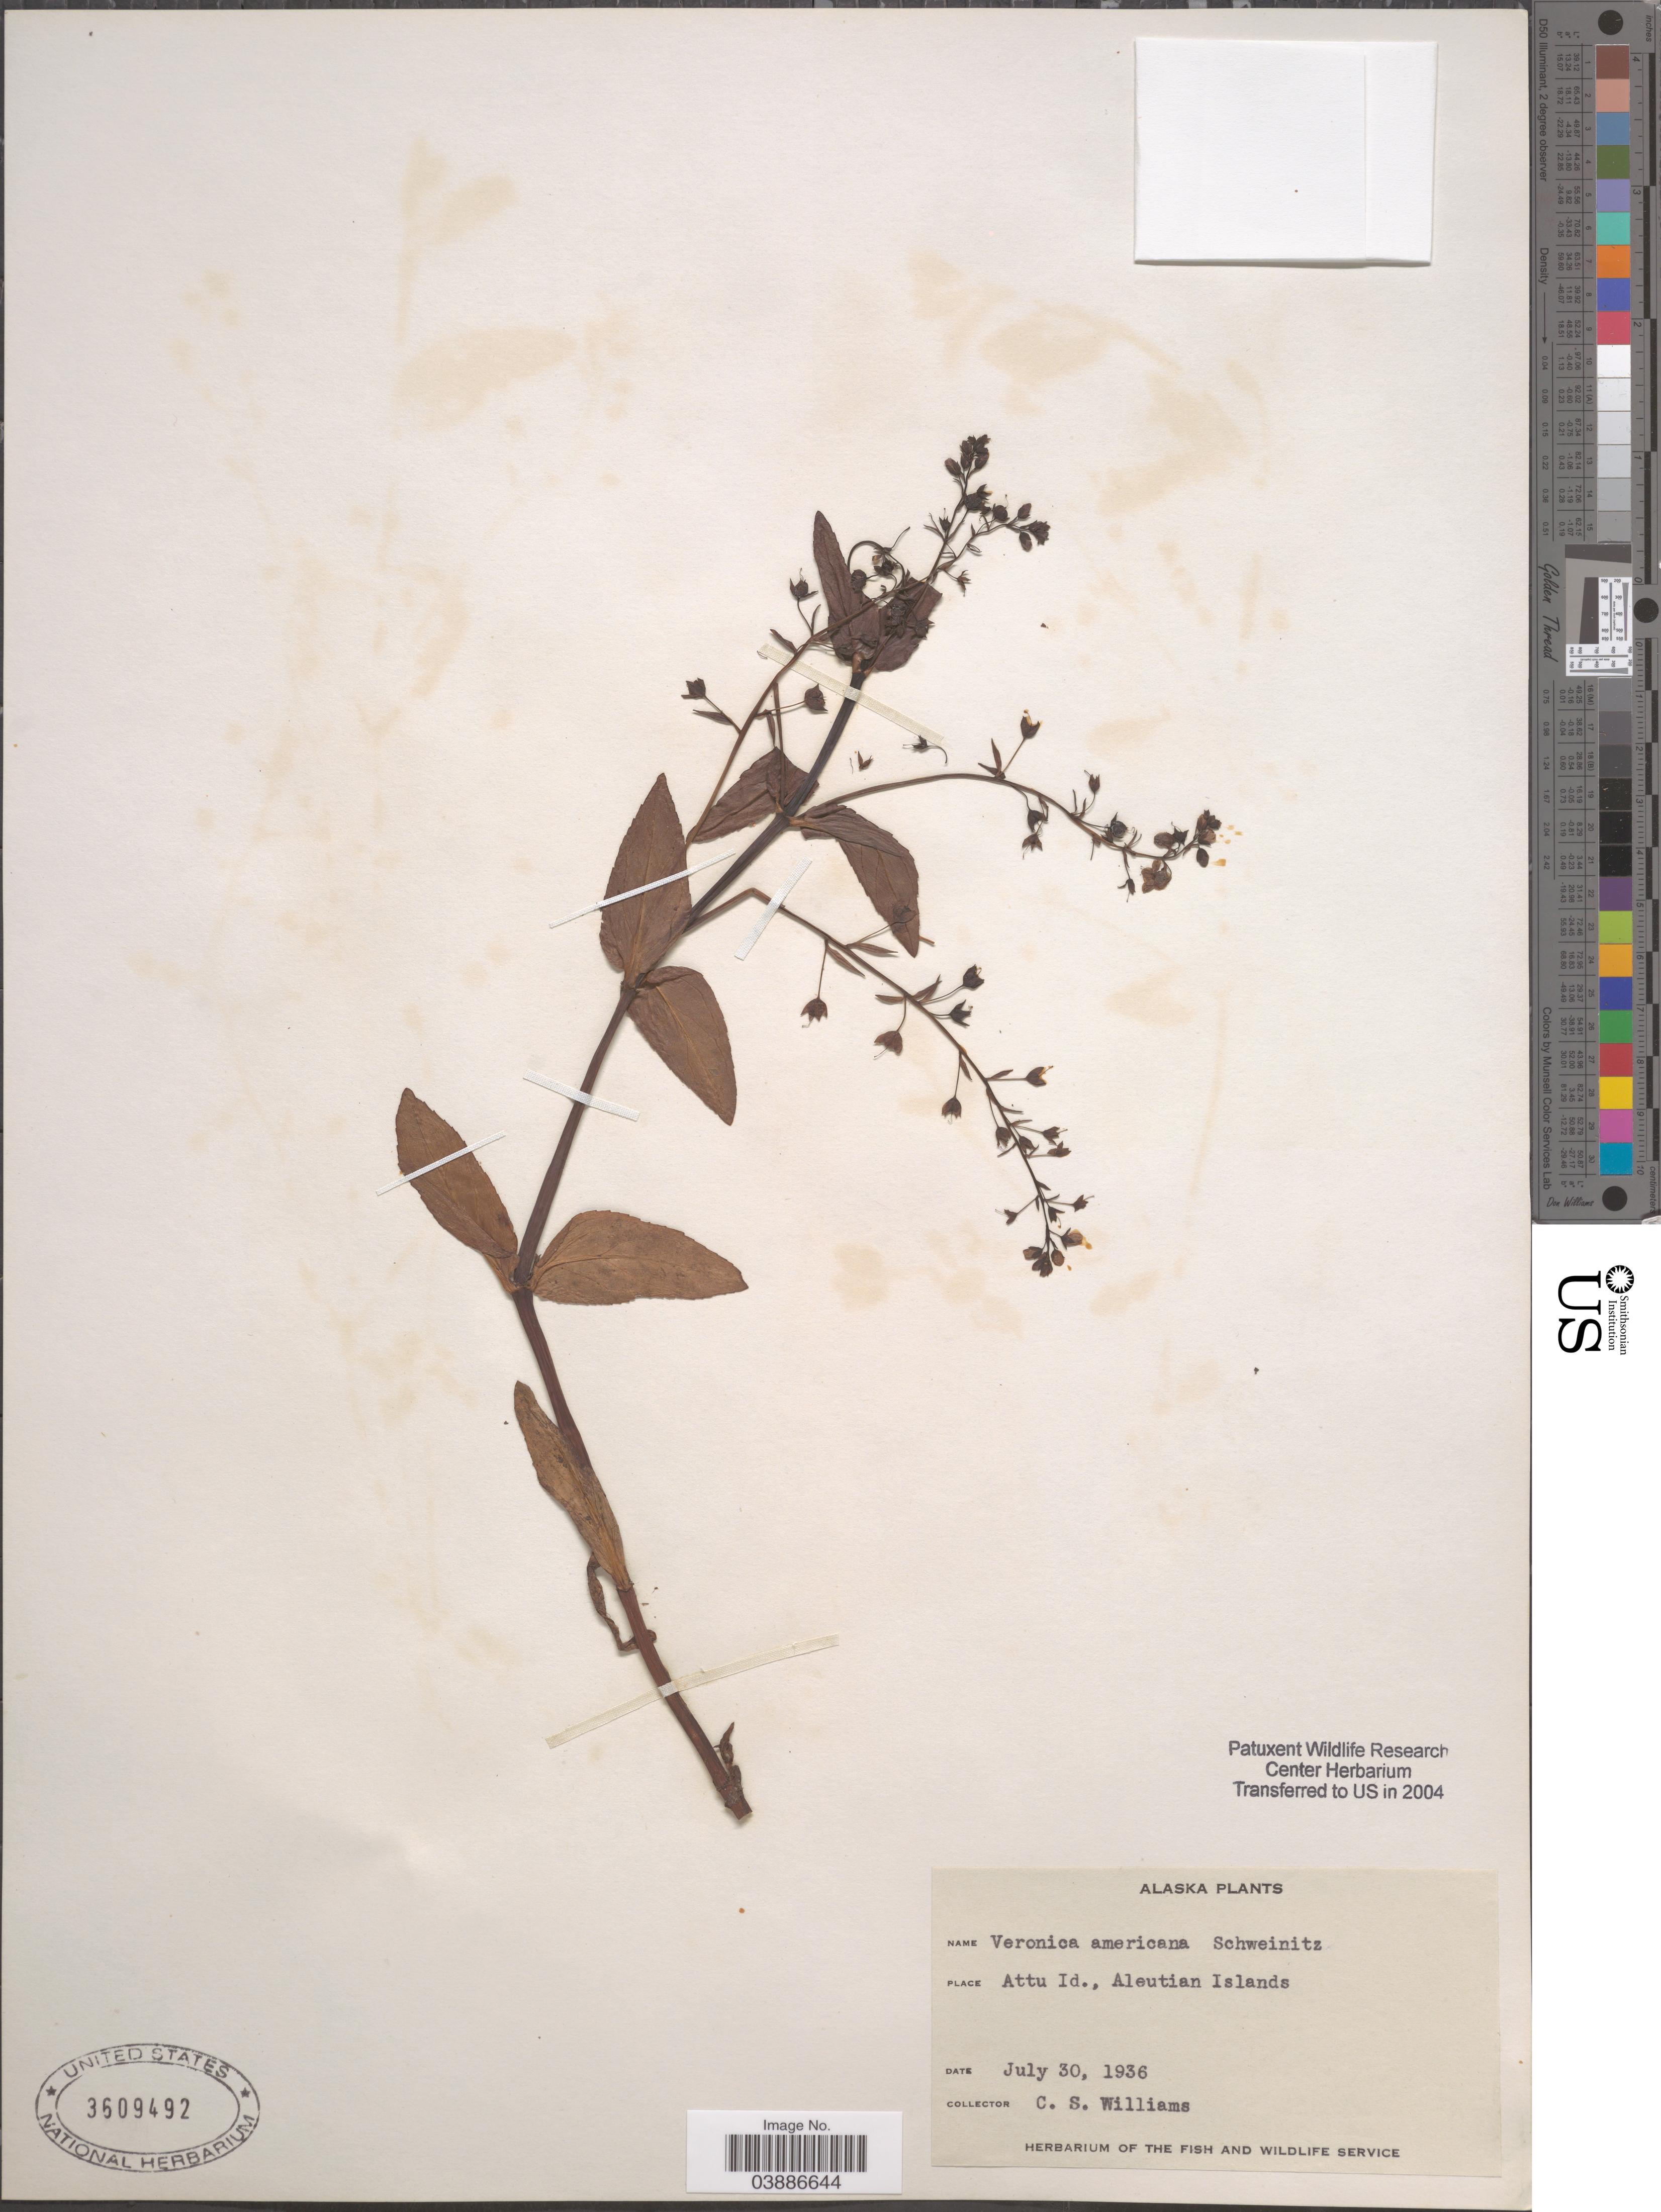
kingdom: Plantae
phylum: Tracheophyta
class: Magnoliopsida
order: Lamiales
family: Plantaginaceae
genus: Veronica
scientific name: Veronica americana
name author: Schwein. ex Benth.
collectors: C. Williams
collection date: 1936-07-30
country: United States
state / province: Alaska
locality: Attu Id., Aleutian Islands.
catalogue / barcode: US 3609492